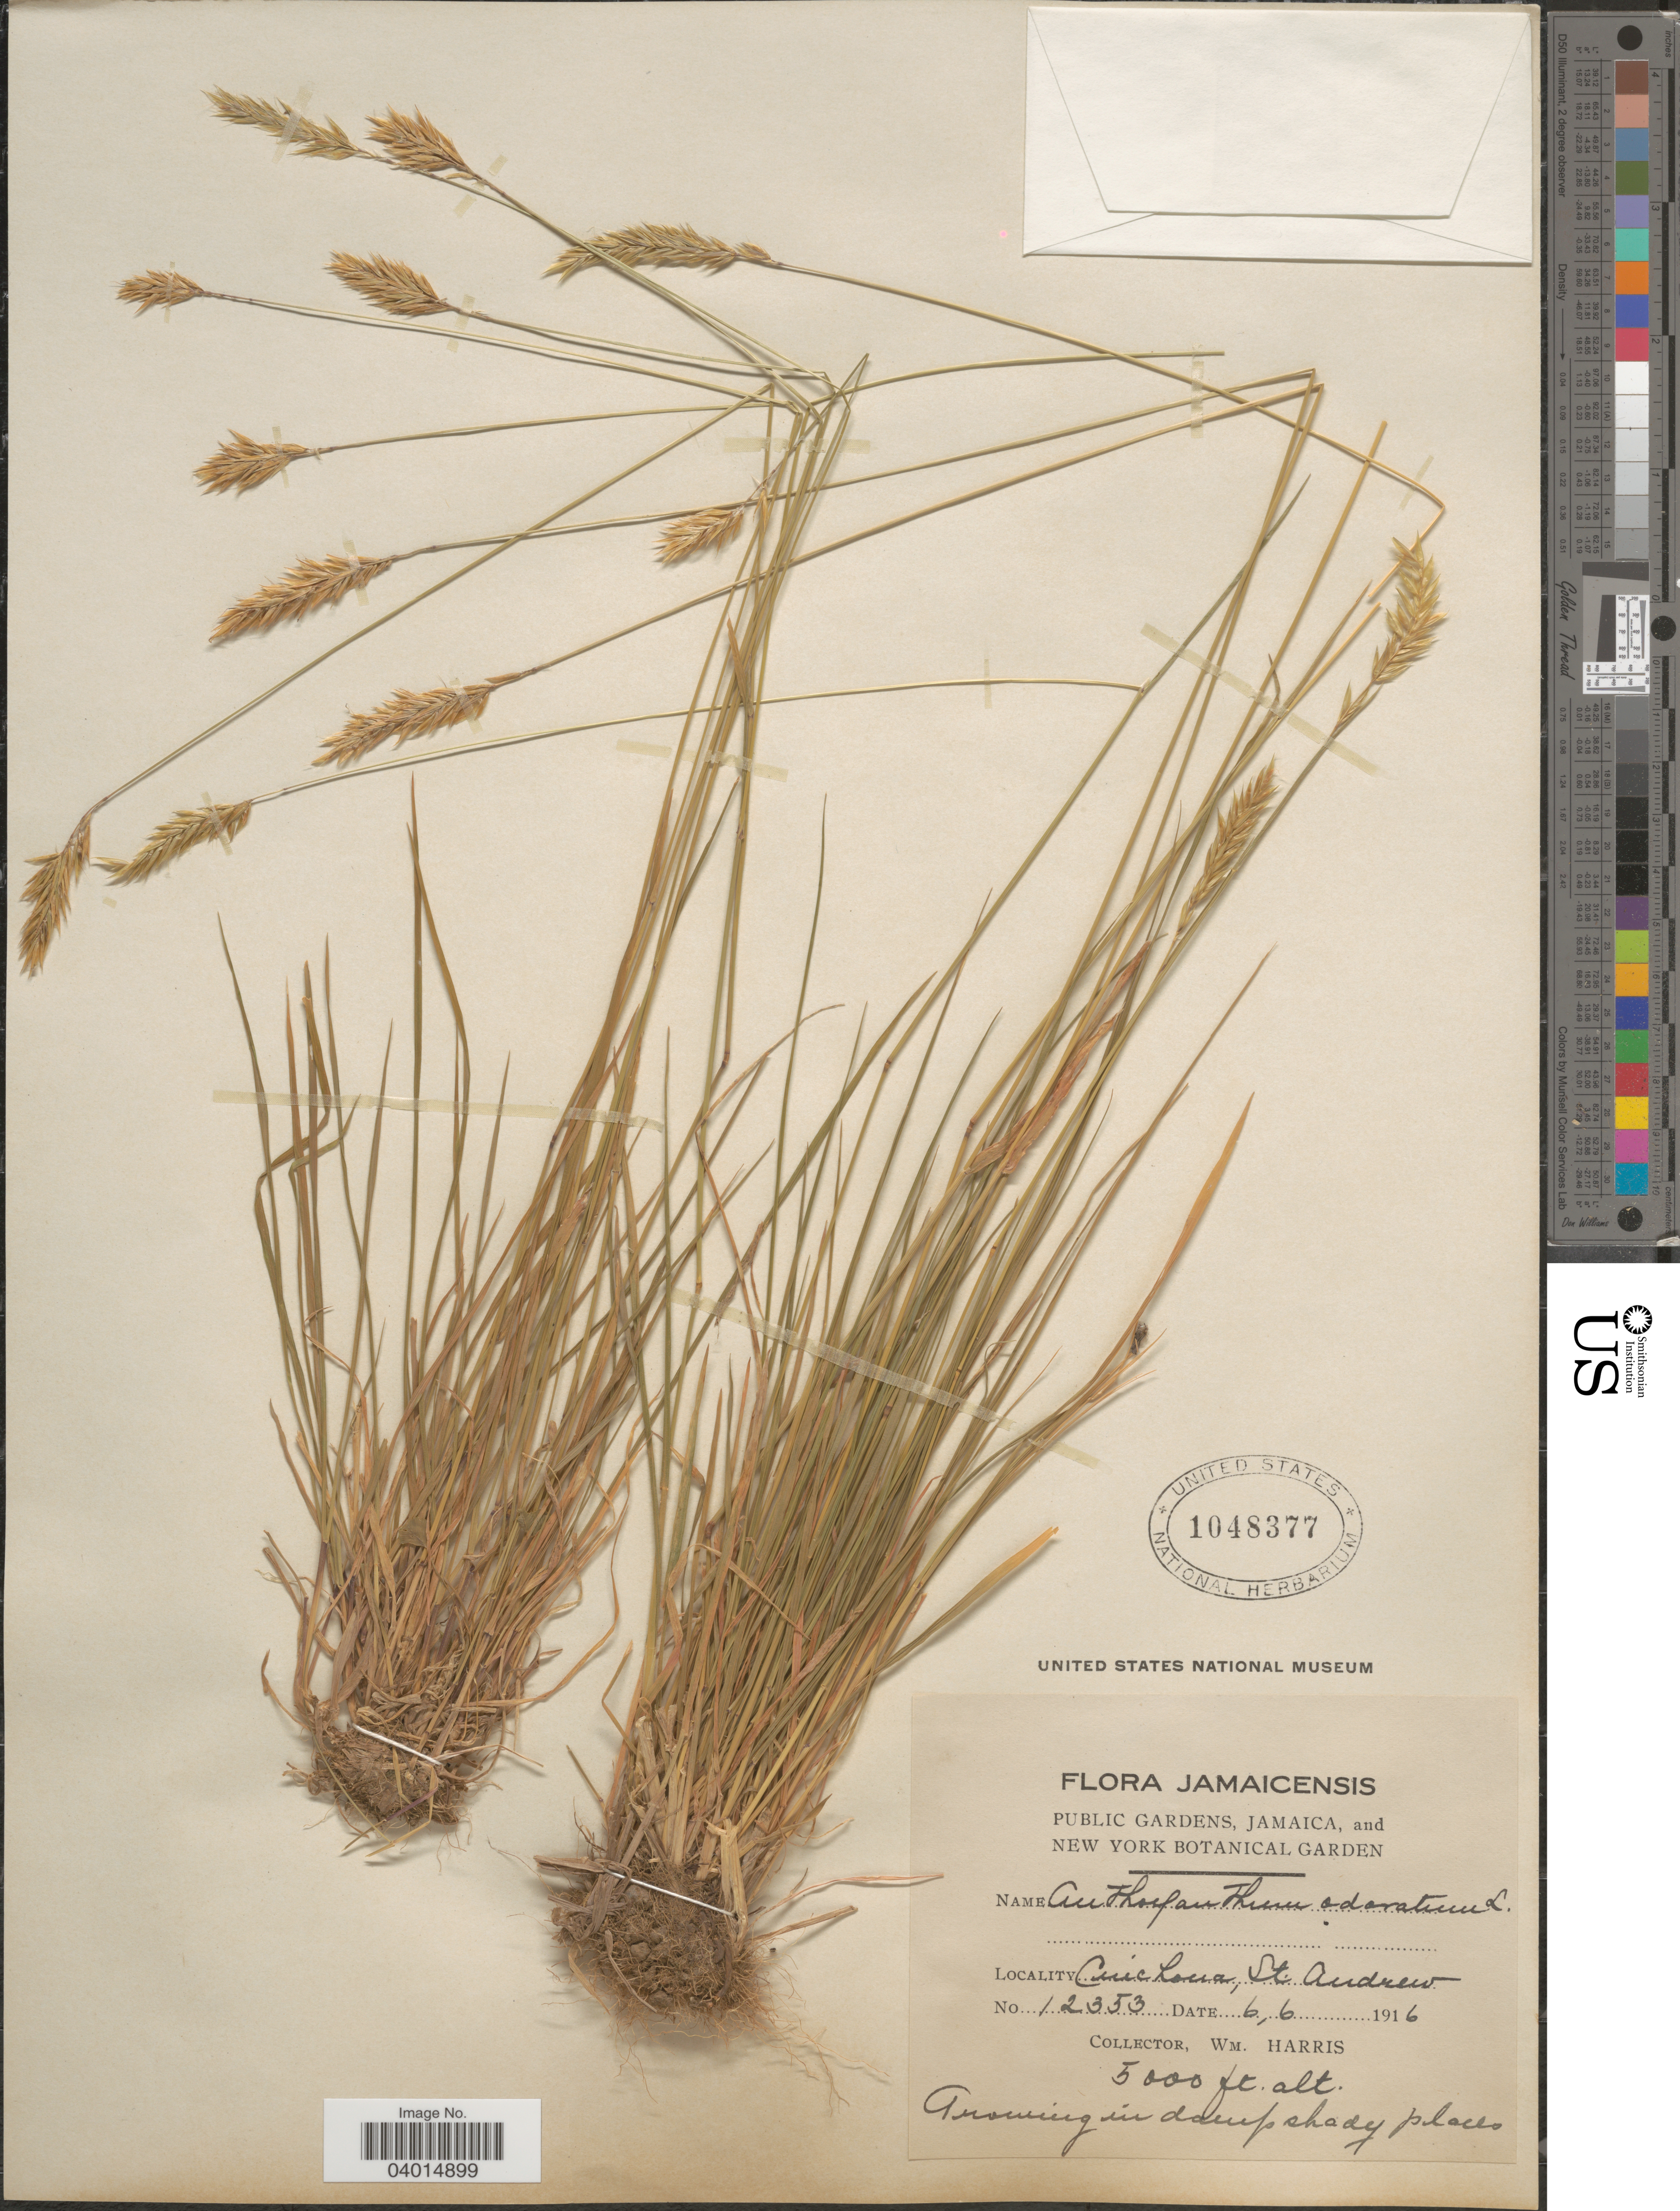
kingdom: Plantae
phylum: Tracheophyta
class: Liliopsida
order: Poales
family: Poaceae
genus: Anthoxanthum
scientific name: Anthoxanthum odoratum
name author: L.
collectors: W. H. Harris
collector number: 12353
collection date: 1916-06-06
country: Jamaica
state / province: Saint Andrew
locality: Cinchona.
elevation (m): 1524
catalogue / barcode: US 1048377